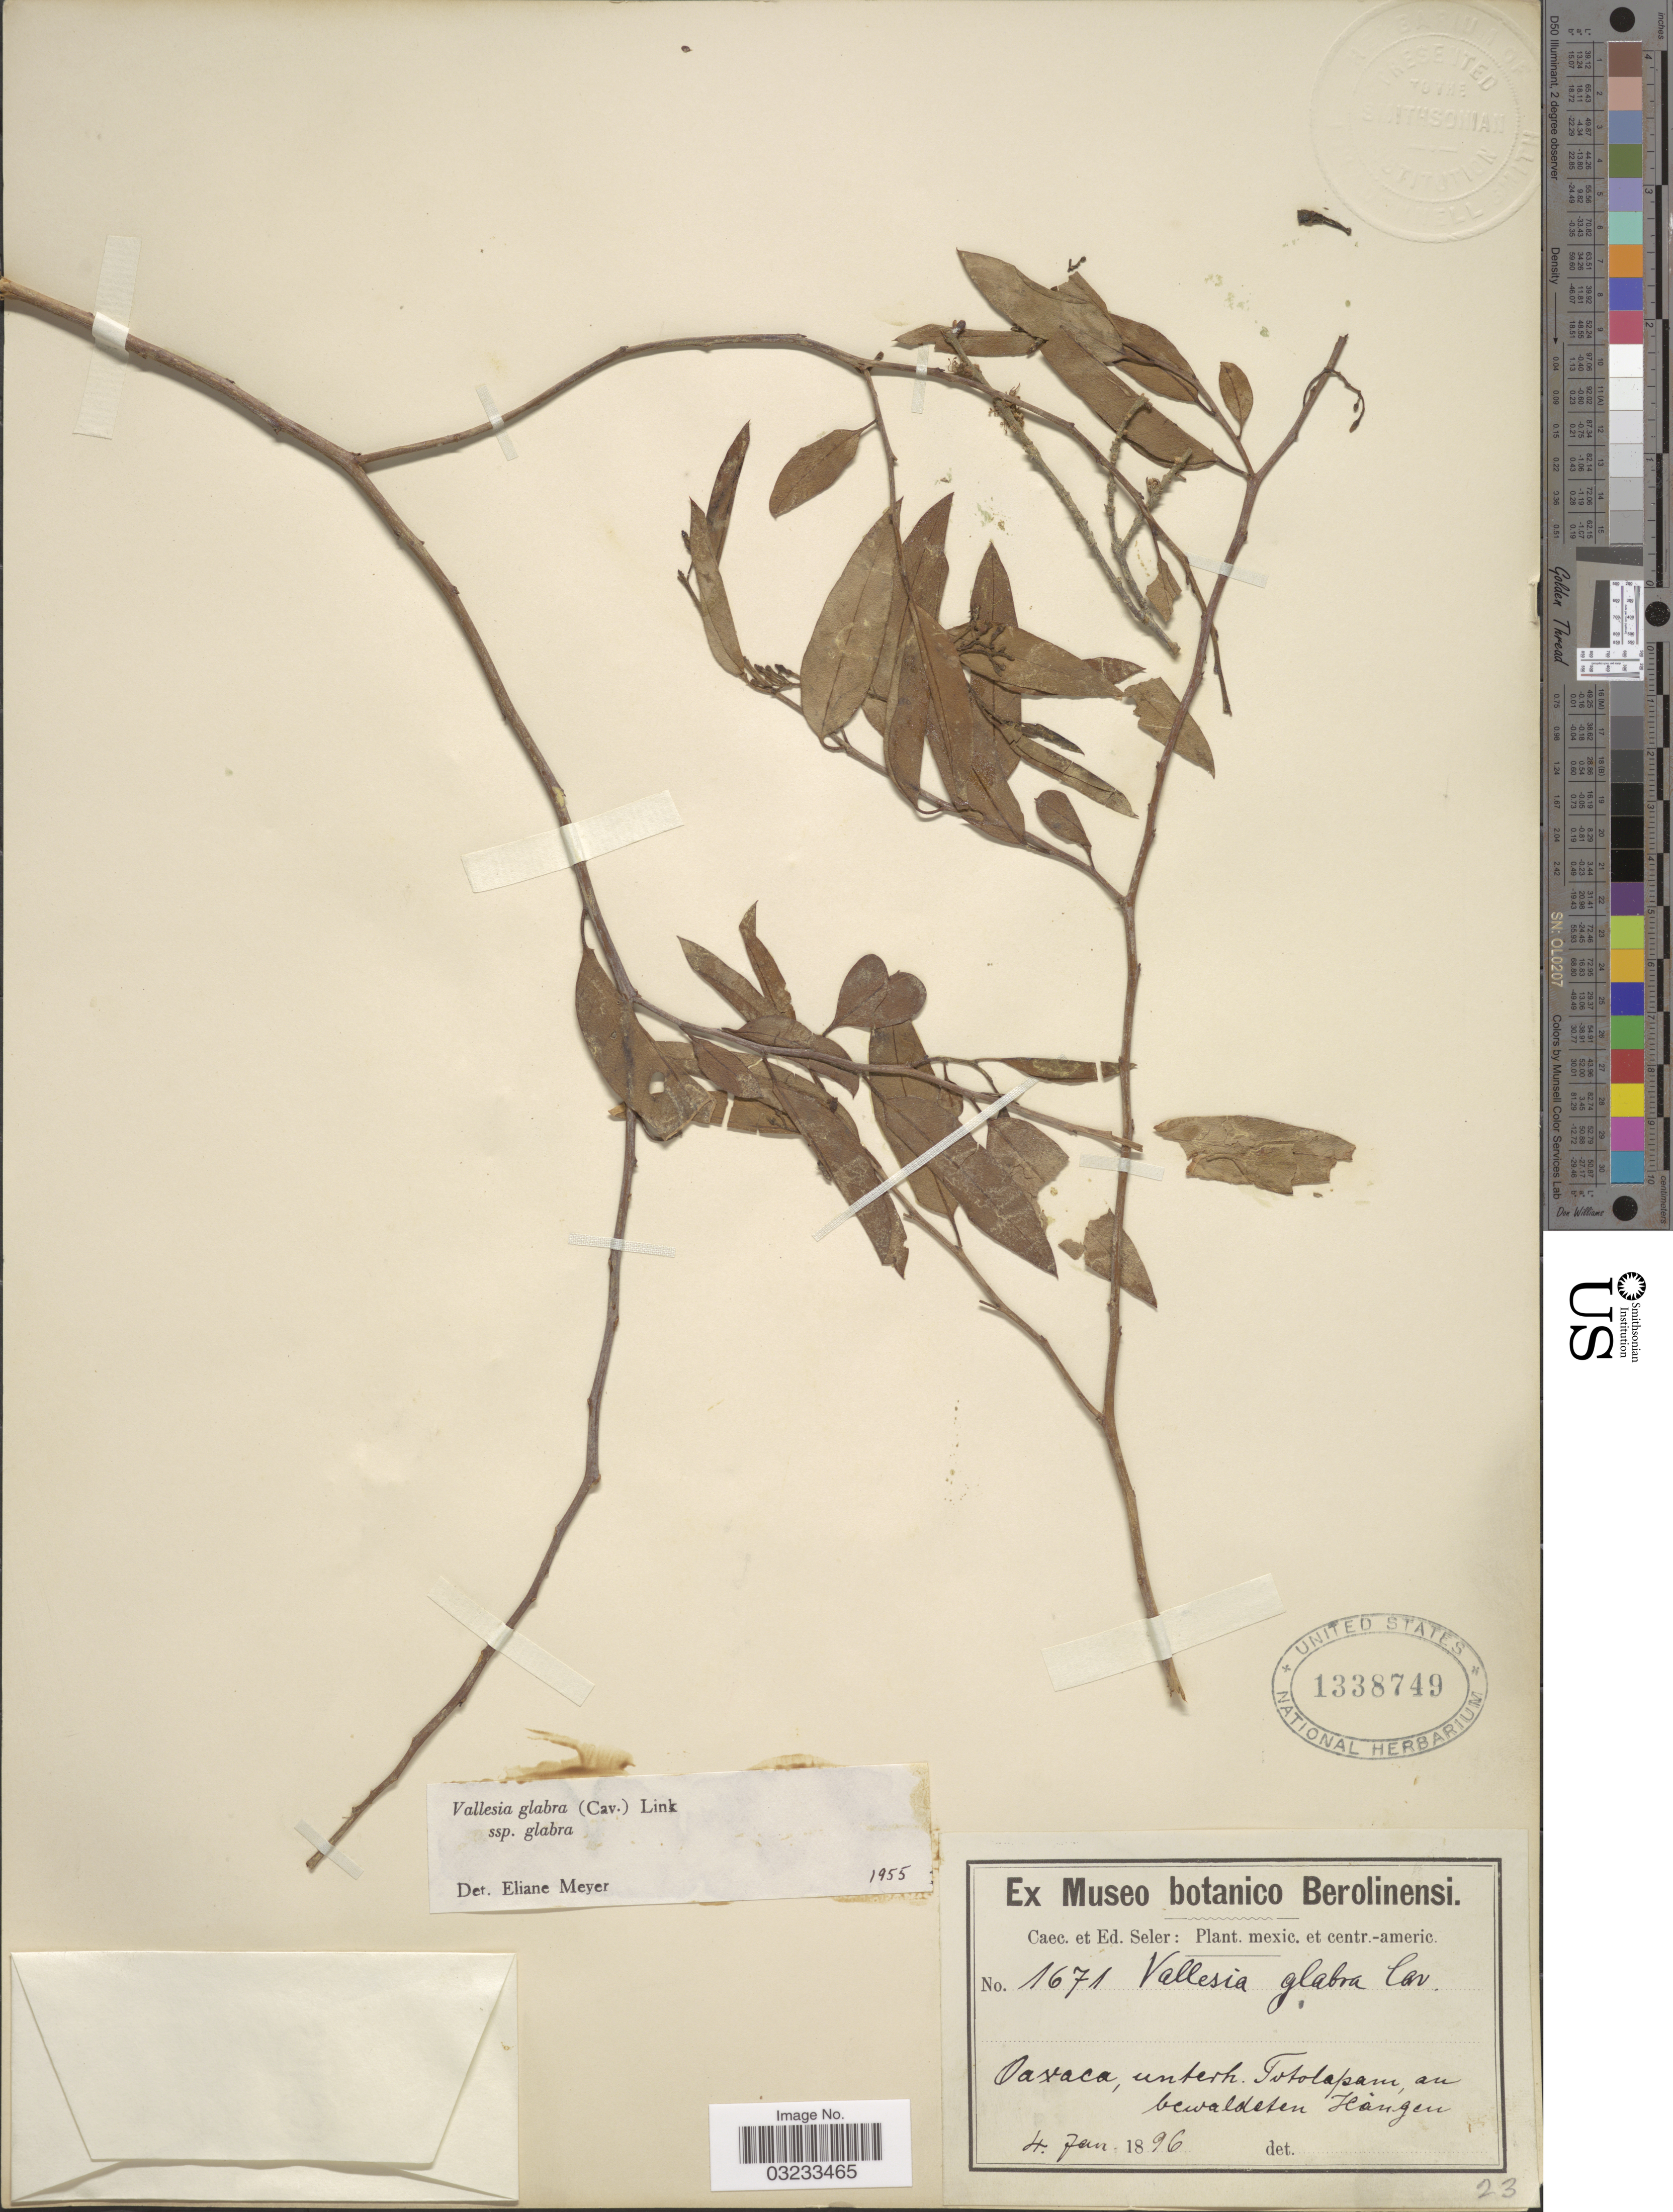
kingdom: Plantae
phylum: Tracheophyta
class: Magnoliopsida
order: Gentianales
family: Apocynaceae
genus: Vallesia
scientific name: Vallesia glabra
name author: (Cav.) Link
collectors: ex Caec. et Ed Seler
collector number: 1671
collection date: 1896-01-04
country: Mexico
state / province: Oaxaca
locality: Oaxaca, unterh. Totolapam, an bewaldeten Hängen.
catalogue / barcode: US 1338749